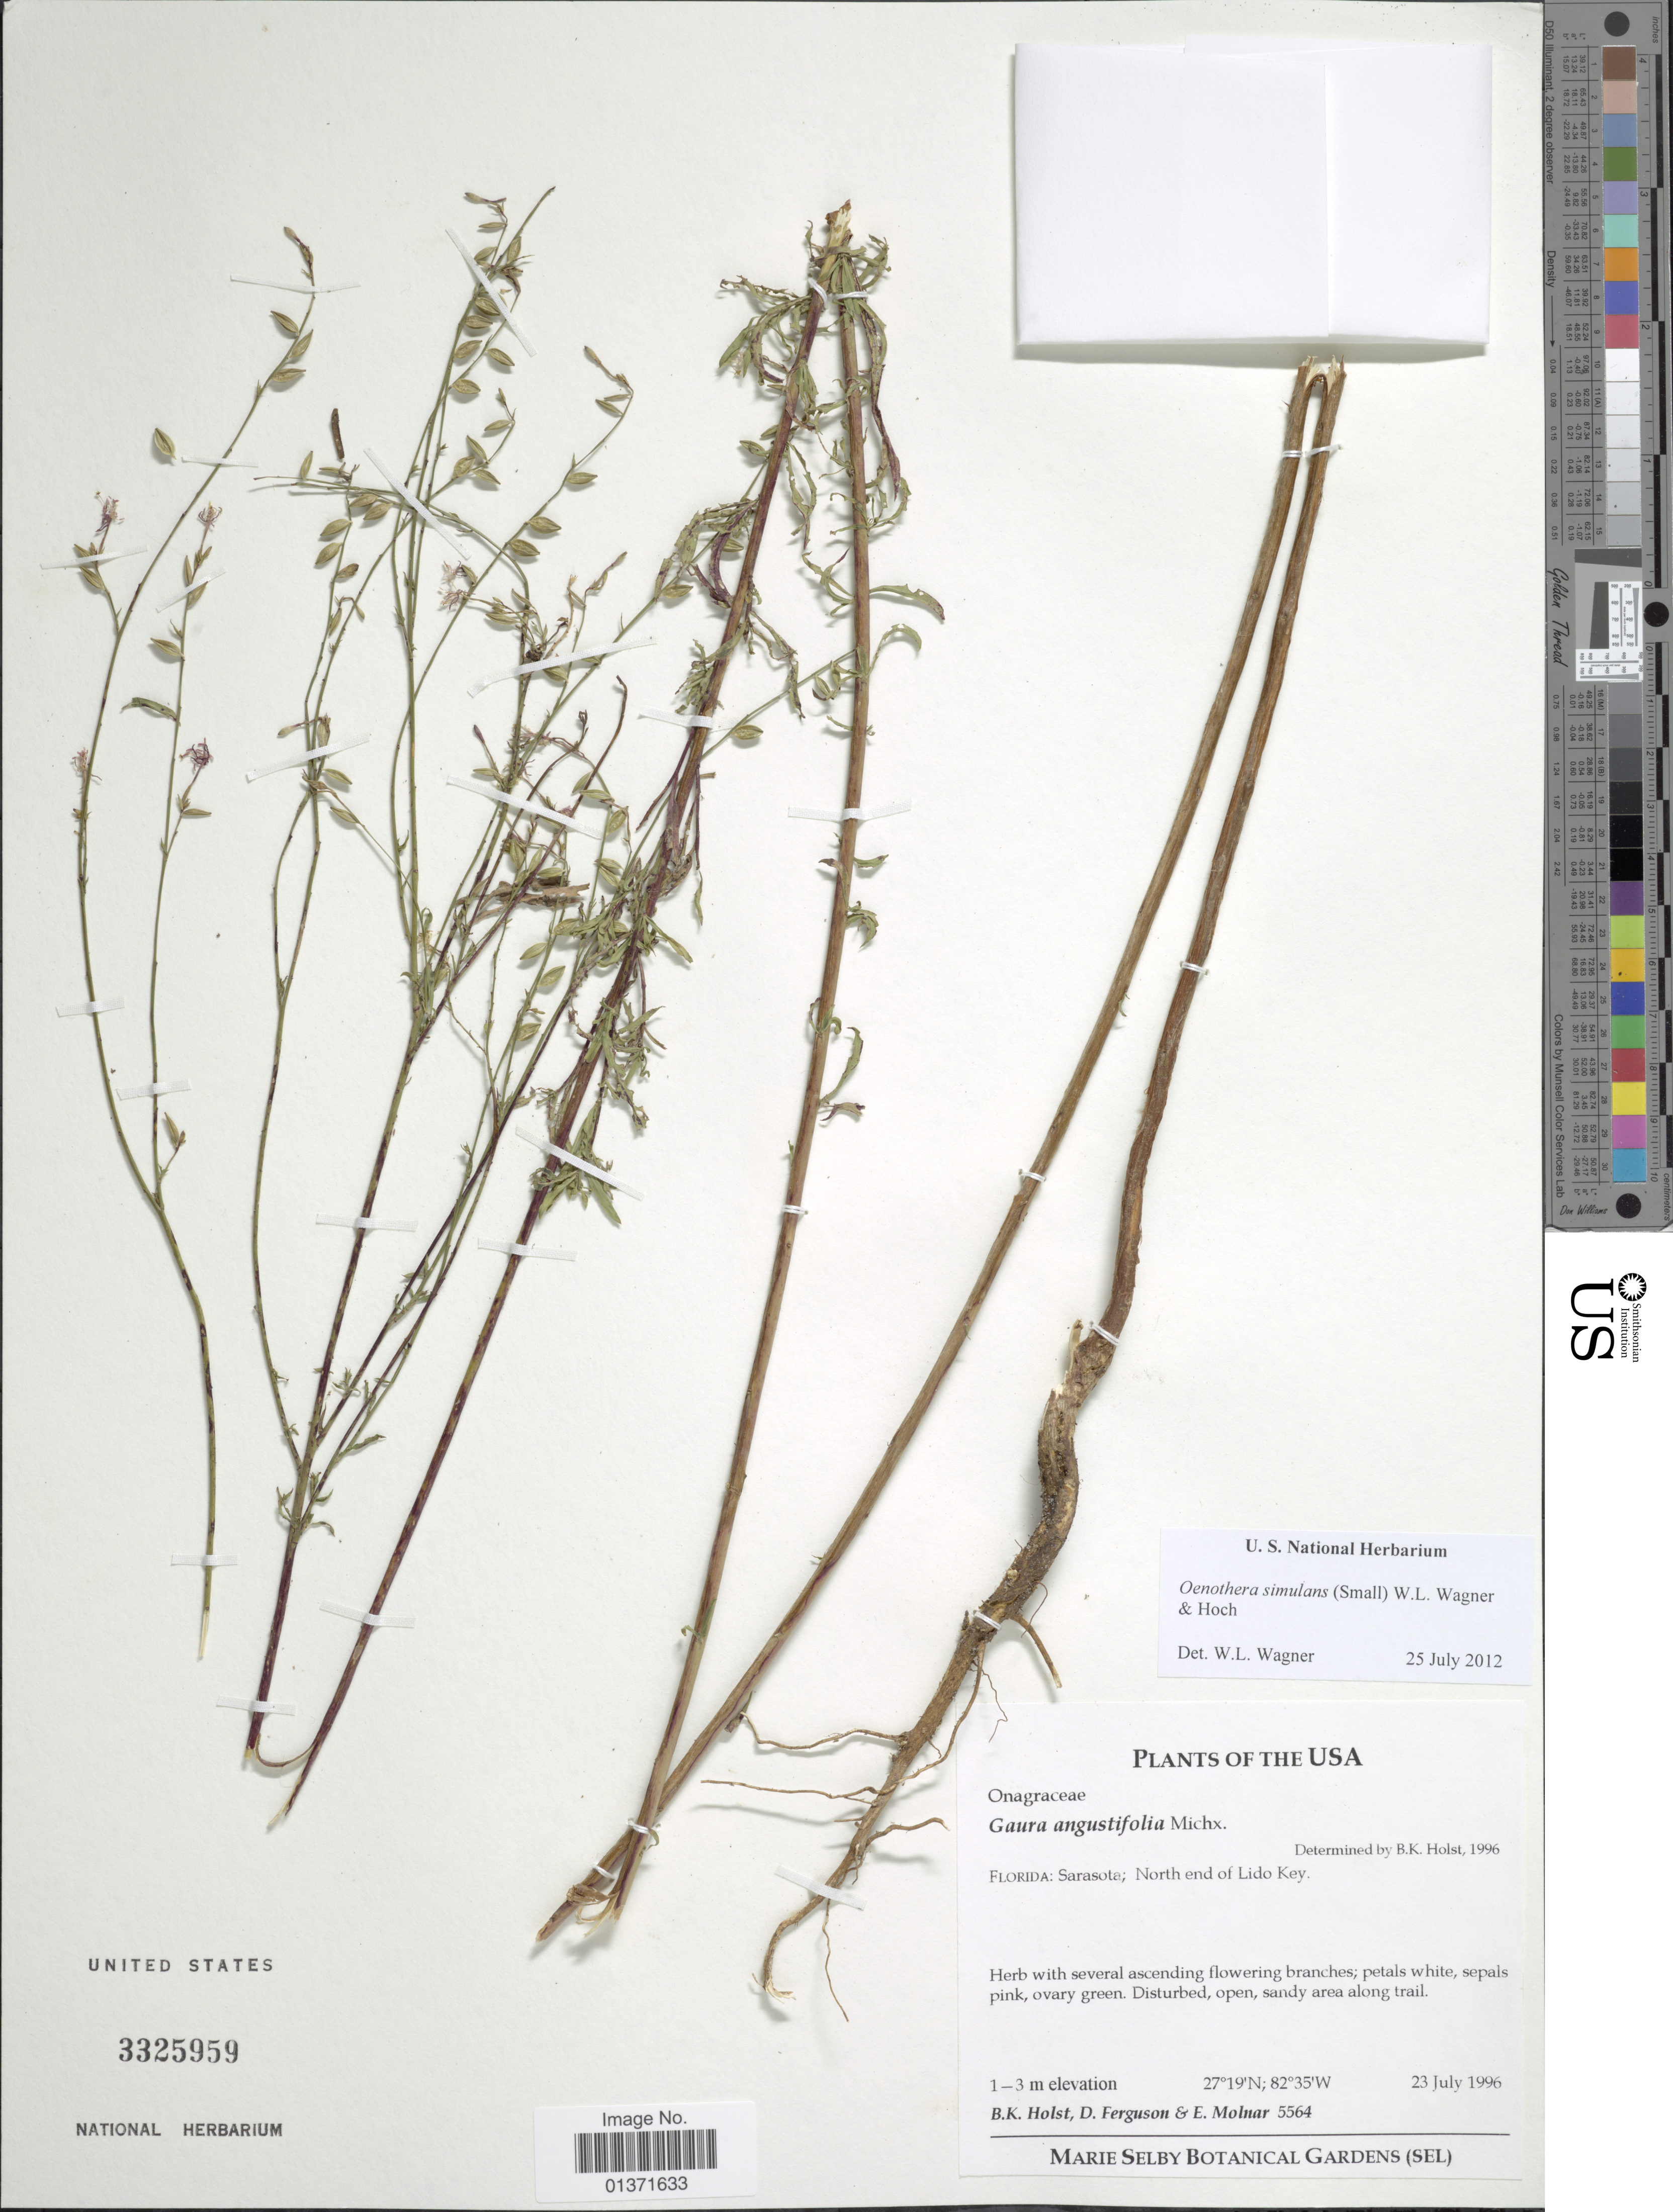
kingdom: Plantae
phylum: Tracheophyta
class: Magnoliopsida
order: Myrtales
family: Onagraceae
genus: Oenothera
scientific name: Oenothera simulans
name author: Michx.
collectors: B. Holst, -. Ferguson & E. Molnar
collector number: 5564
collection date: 1996-07-23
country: United States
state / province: Florida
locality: Florida: Sarasota; north end of Lido Key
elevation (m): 1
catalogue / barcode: US 3325959